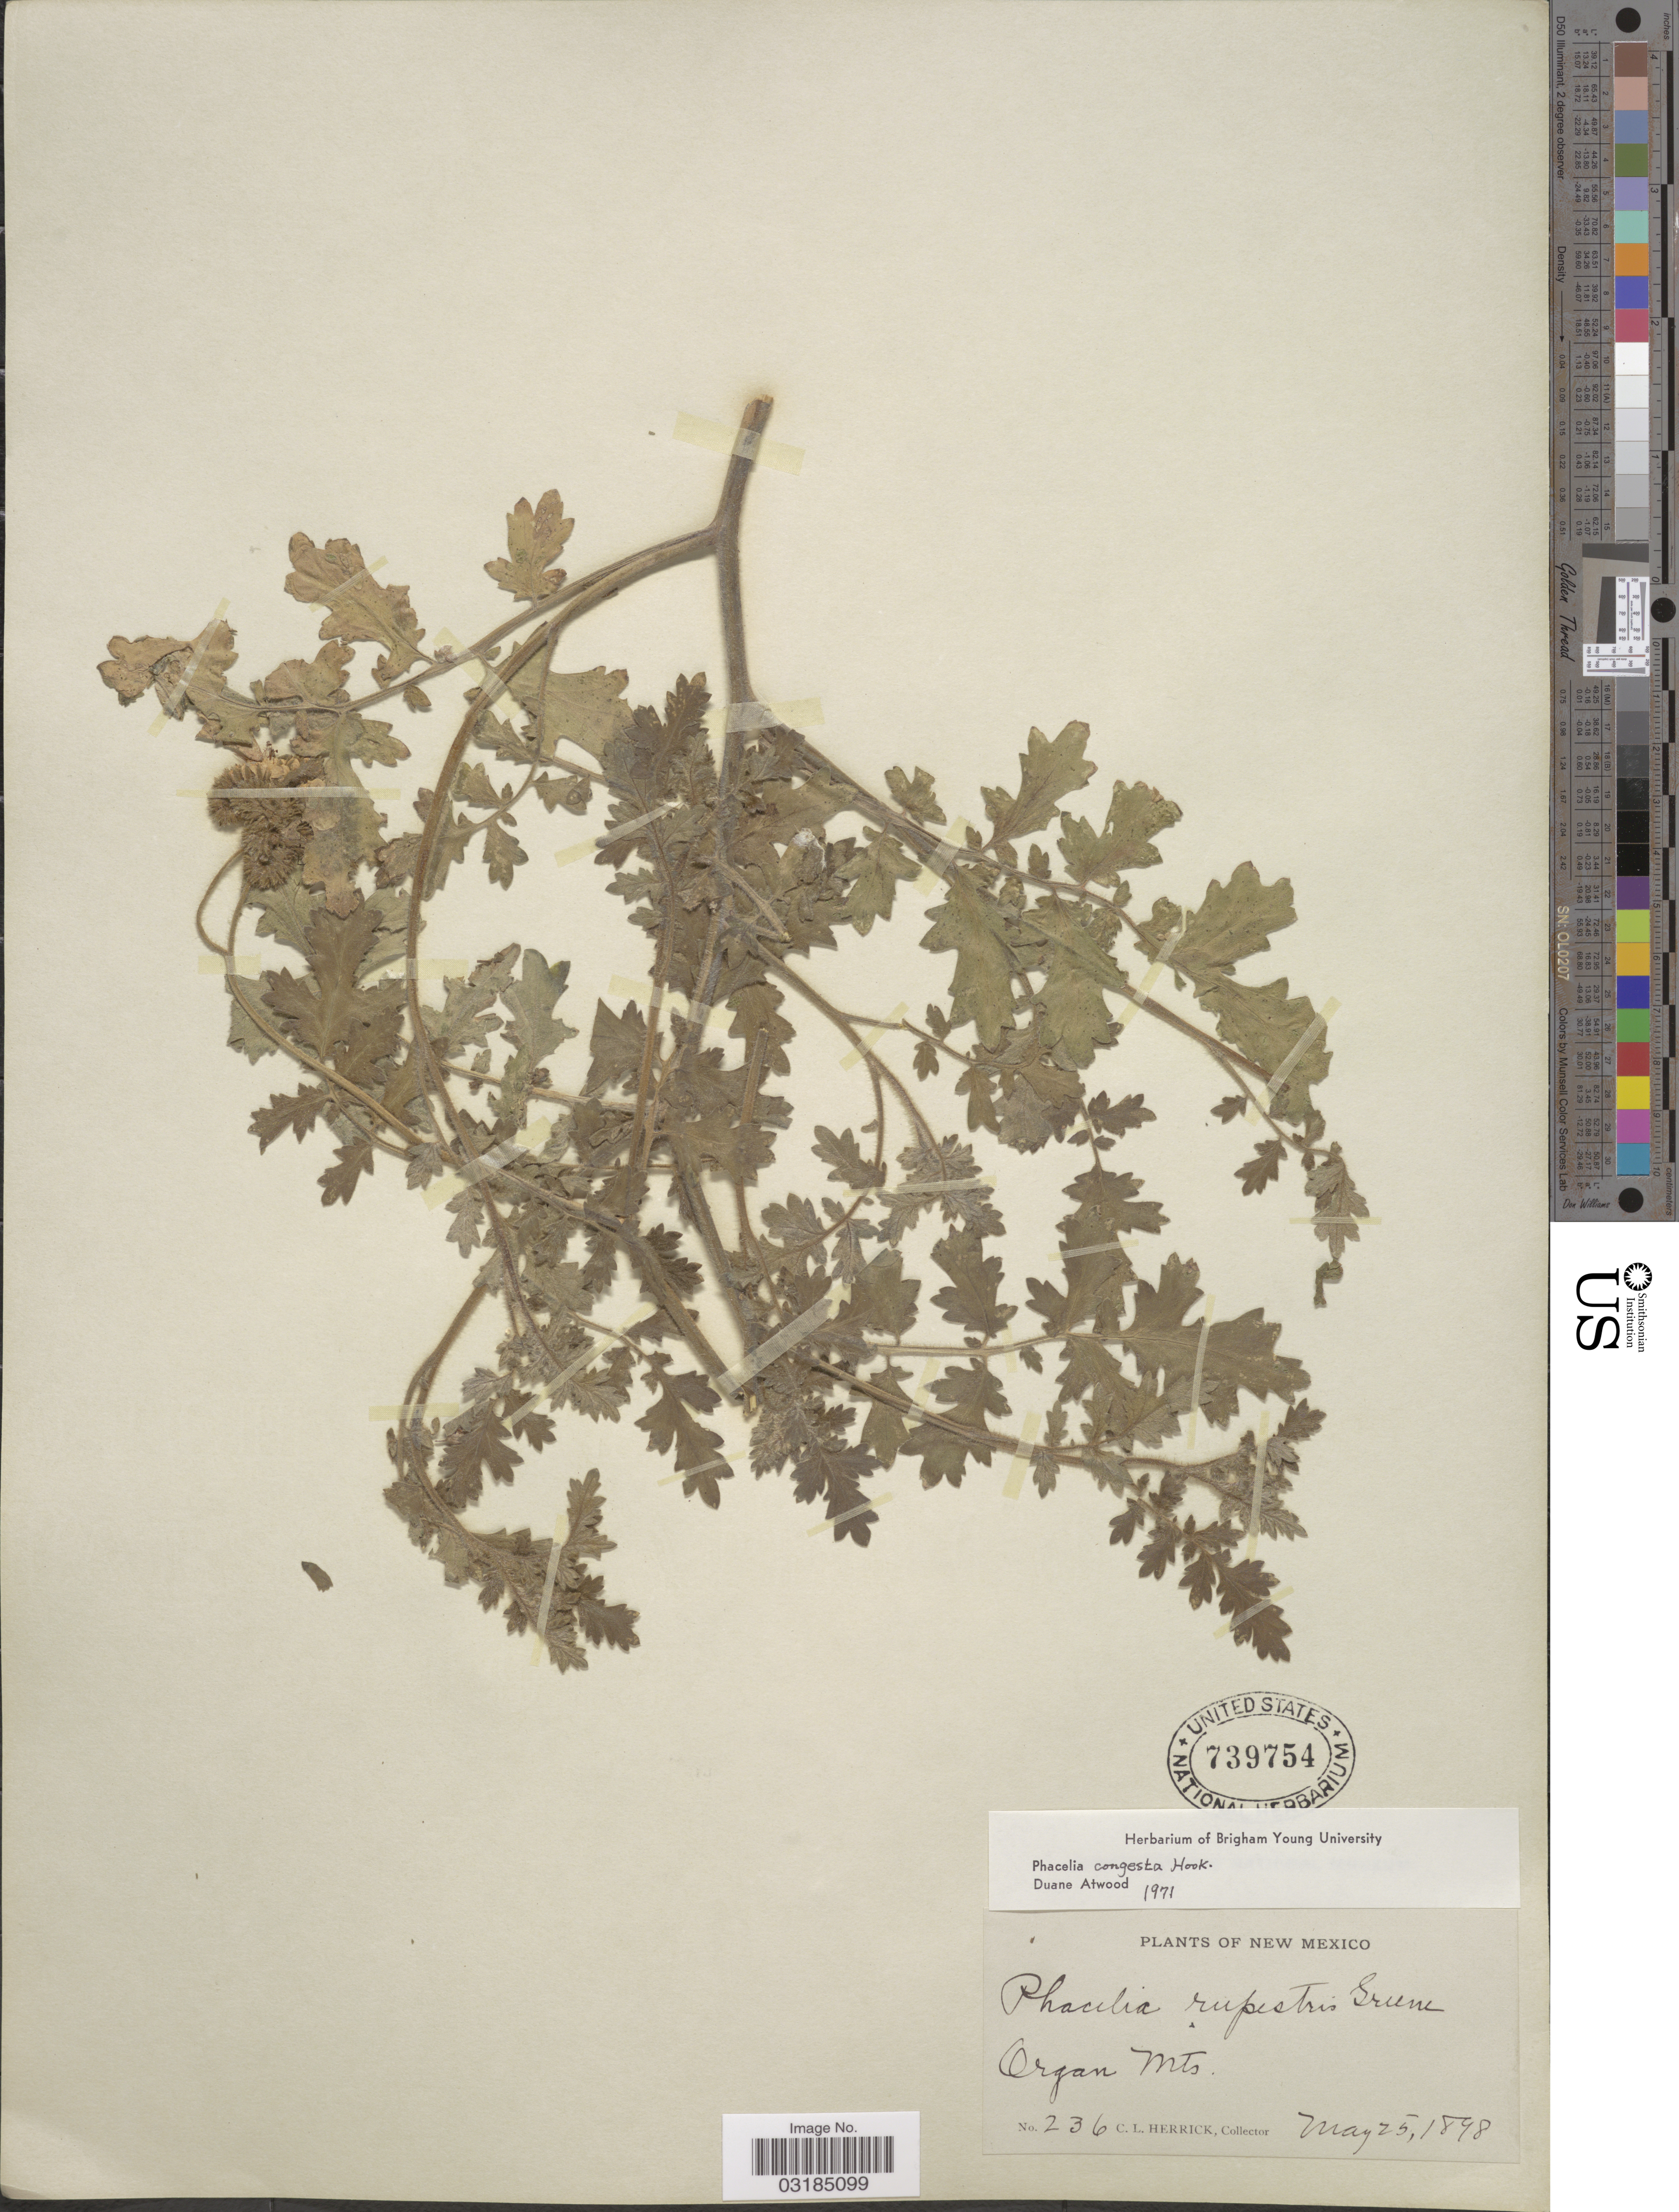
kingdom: Plantae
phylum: Tracheophyta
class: Magnoliopsida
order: Boraginales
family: Hydrophyllaceae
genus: Phacelia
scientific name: Phacelia congesta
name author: Hook.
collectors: C. Herrick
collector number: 236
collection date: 1898-05-25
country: United States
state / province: New Mexico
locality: Organ Mts.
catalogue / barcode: US 739754